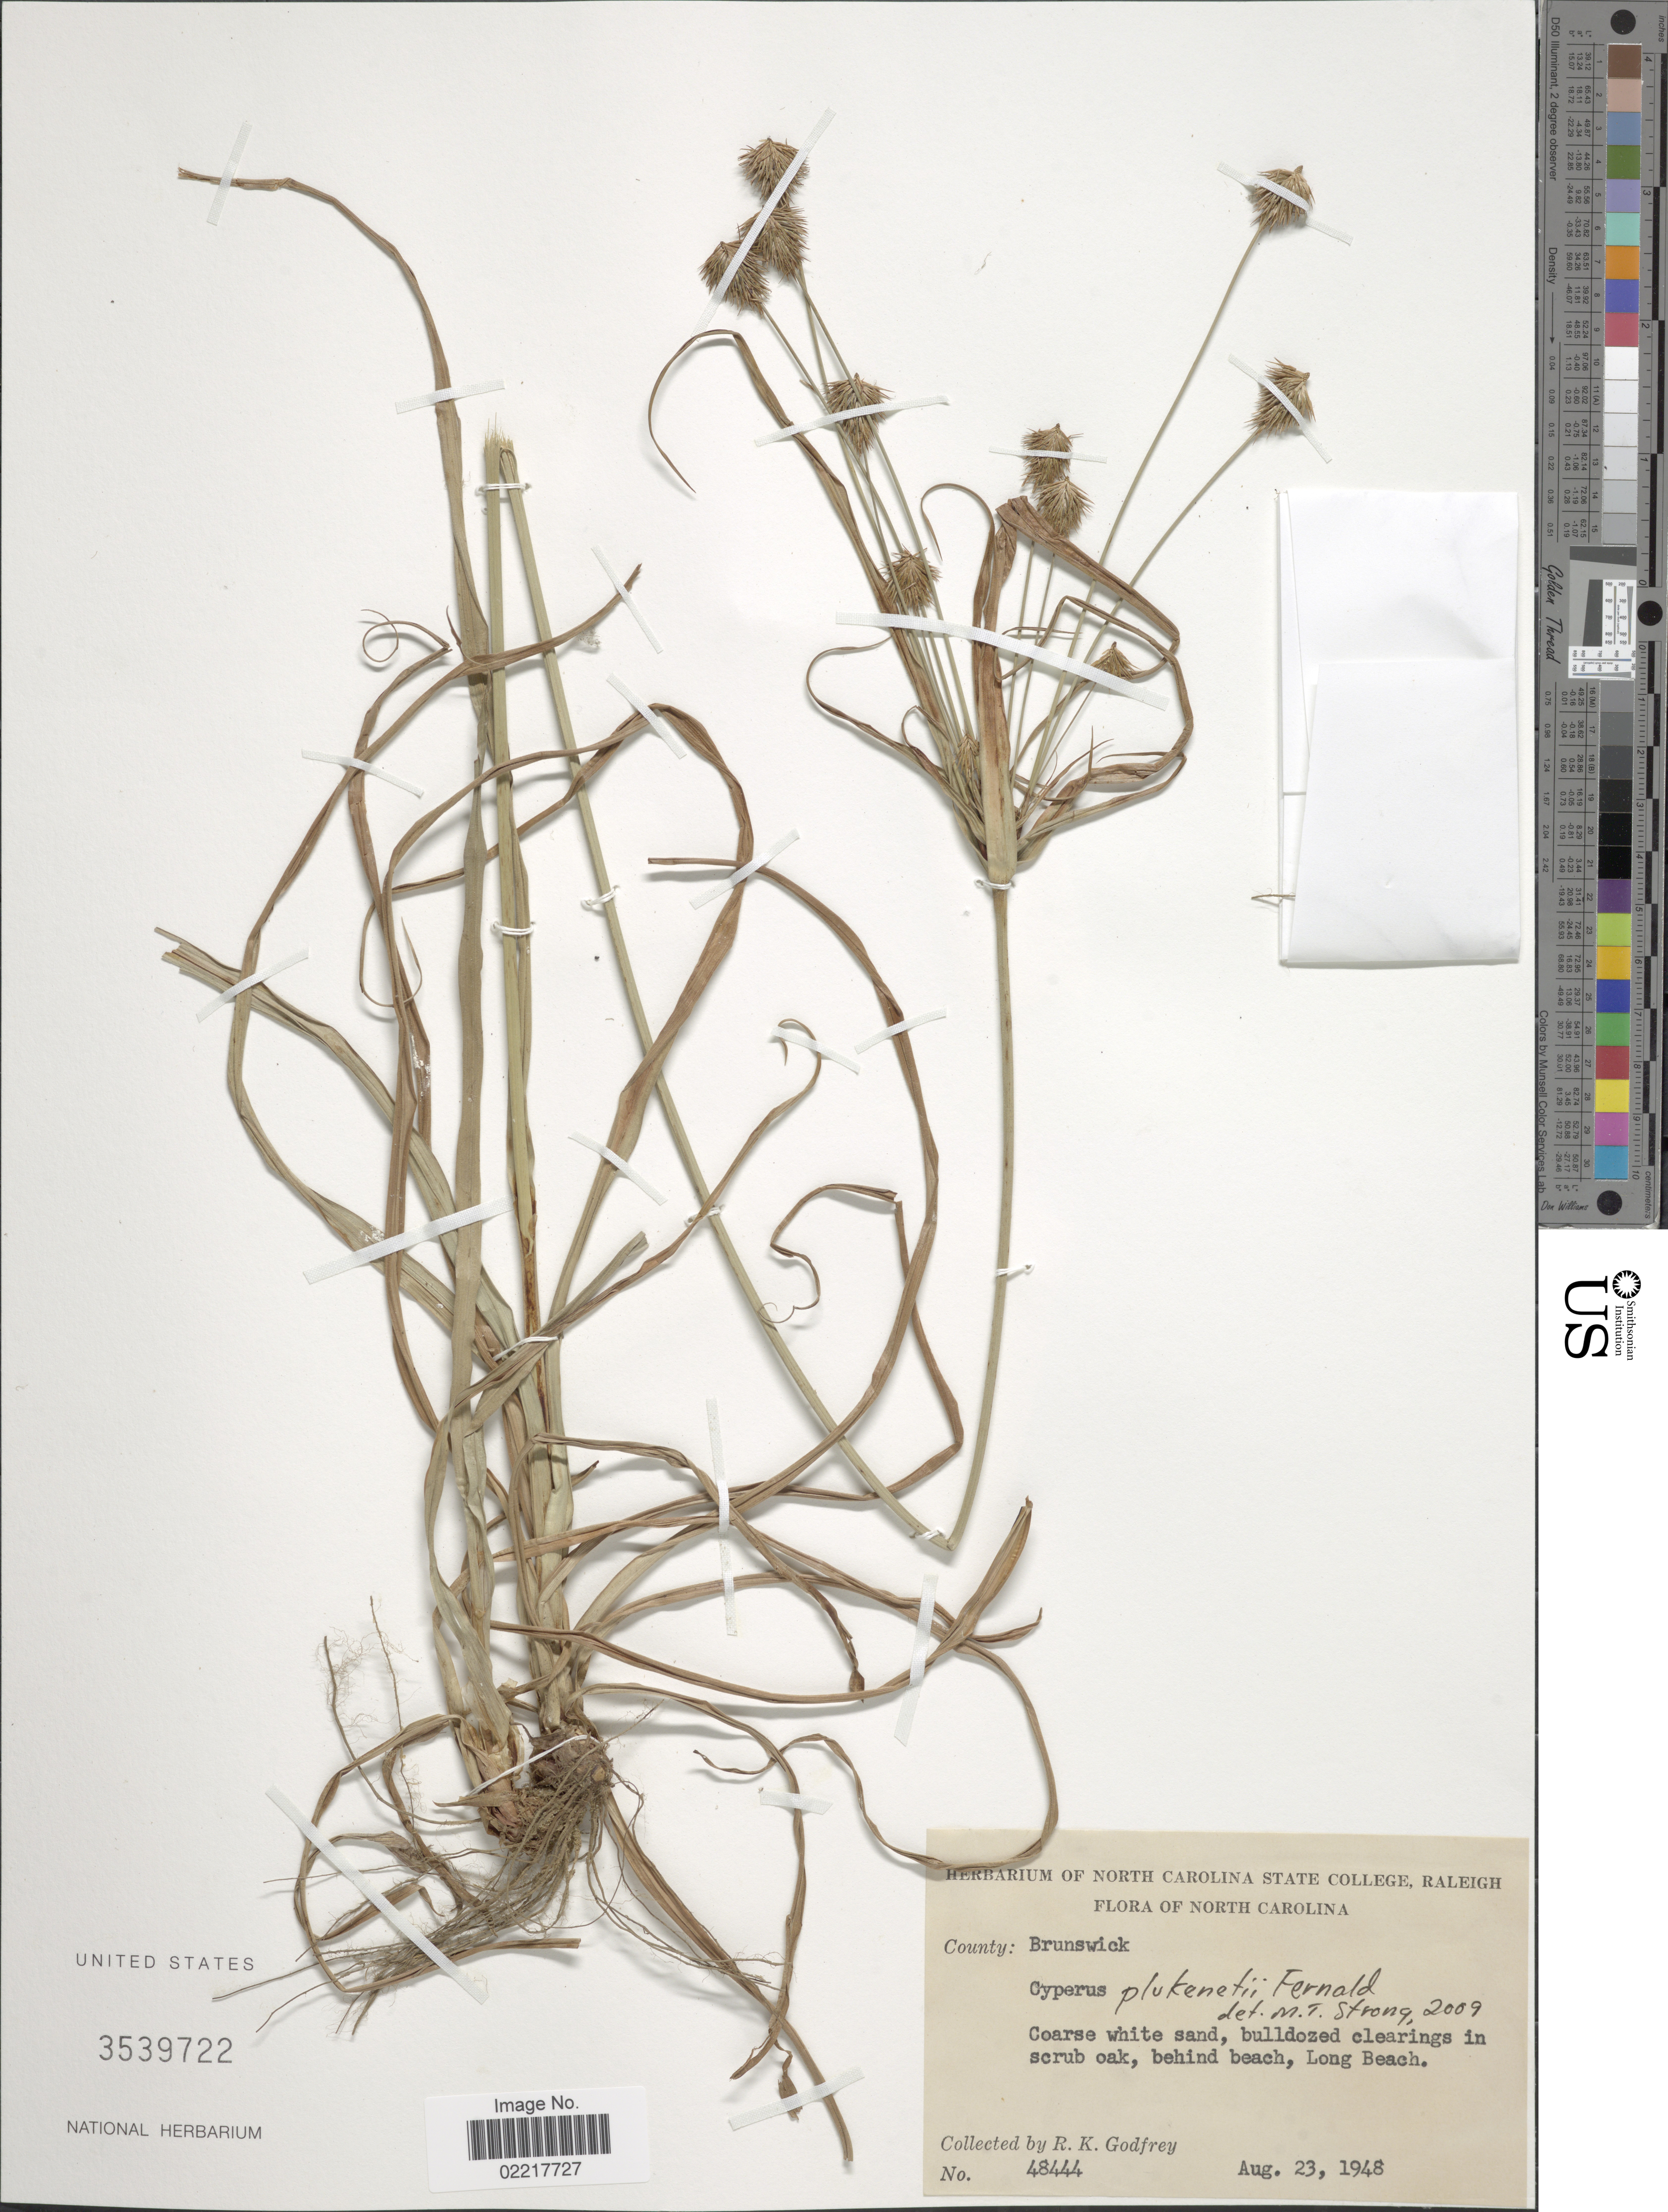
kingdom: Plantae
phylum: Tracheophyta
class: Liliopsida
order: Poales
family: Cyperaceae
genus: Cyperus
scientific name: Cyperus plukenetii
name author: Fernald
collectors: R. K. Godfrey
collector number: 48444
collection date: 1948-08-23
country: United States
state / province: North Carolina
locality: County: Brunswick, Behind beach, Long Beach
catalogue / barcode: US 3539722